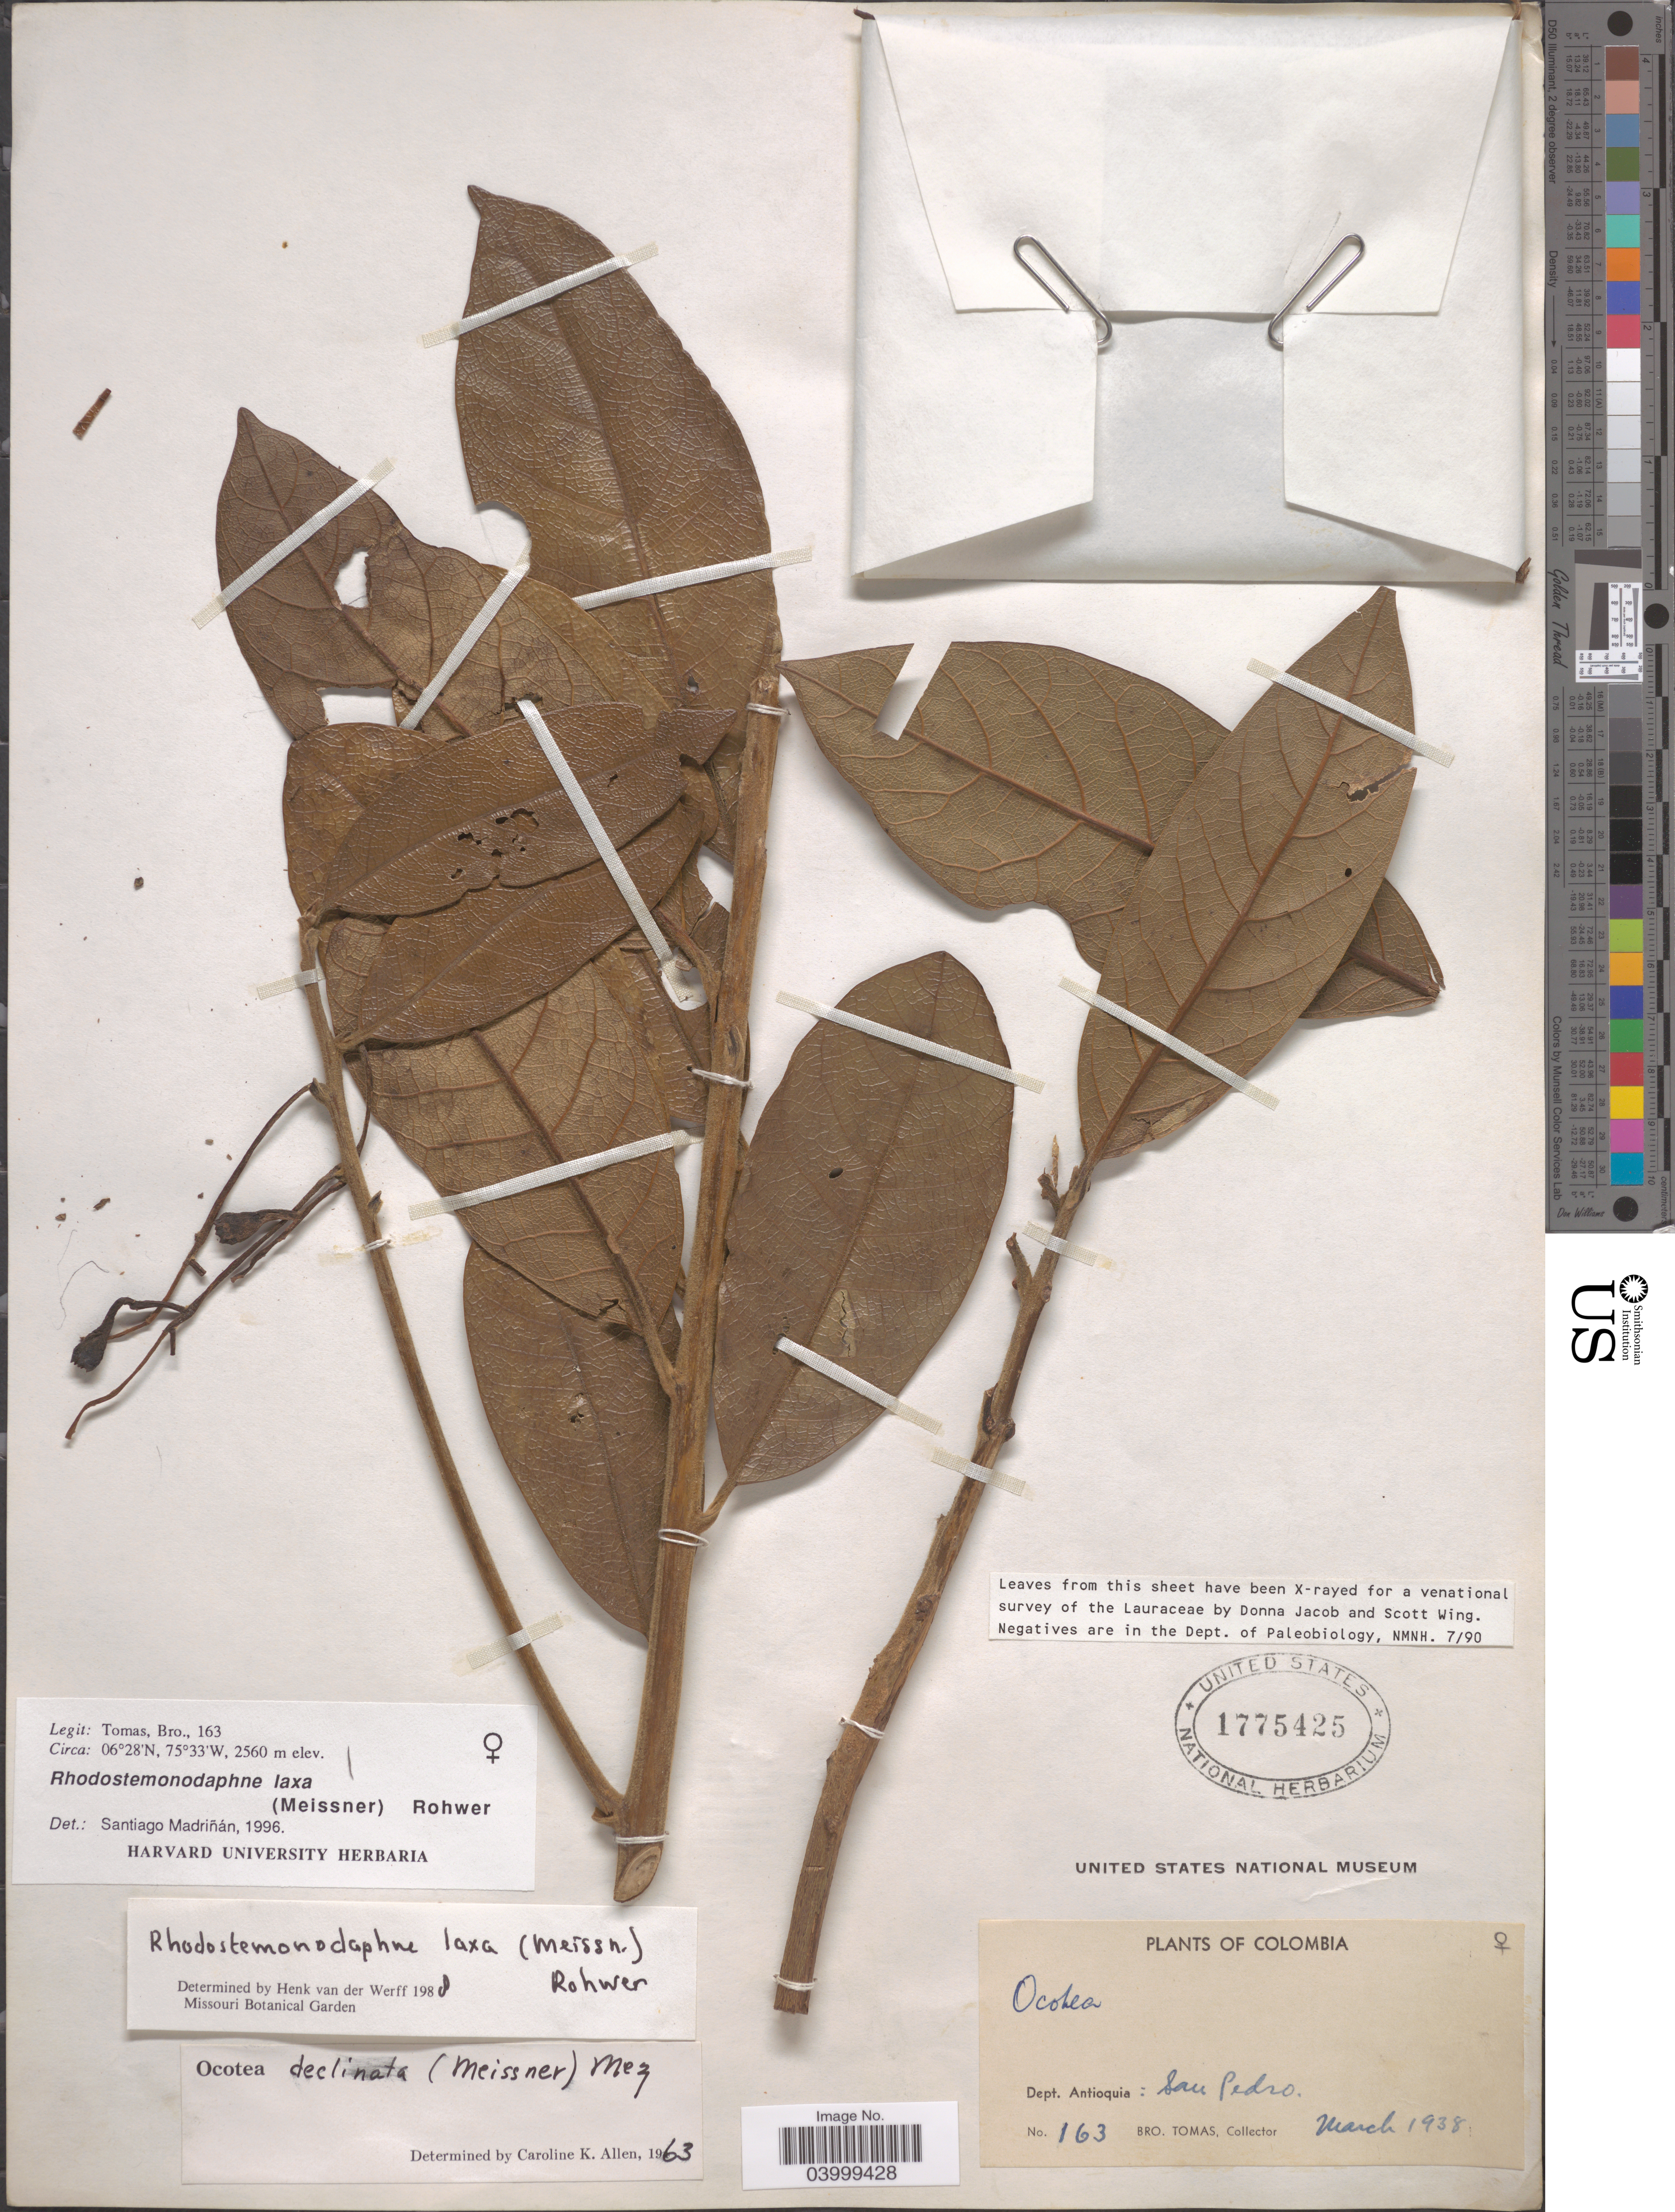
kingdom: Plantae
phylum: Tracheophyta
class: Magnoliopsida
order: Laurales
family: Lauraceae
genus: Rhodostemonodaphne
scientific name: Rhodostemonodaphne laxa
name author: (Meisn.) Rohwer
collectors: B. Tomas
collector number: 163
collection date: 1938-03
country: Colombia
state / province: Antioquia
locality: Dept. Antioquia: San Pedro.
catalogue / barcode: US 1775425